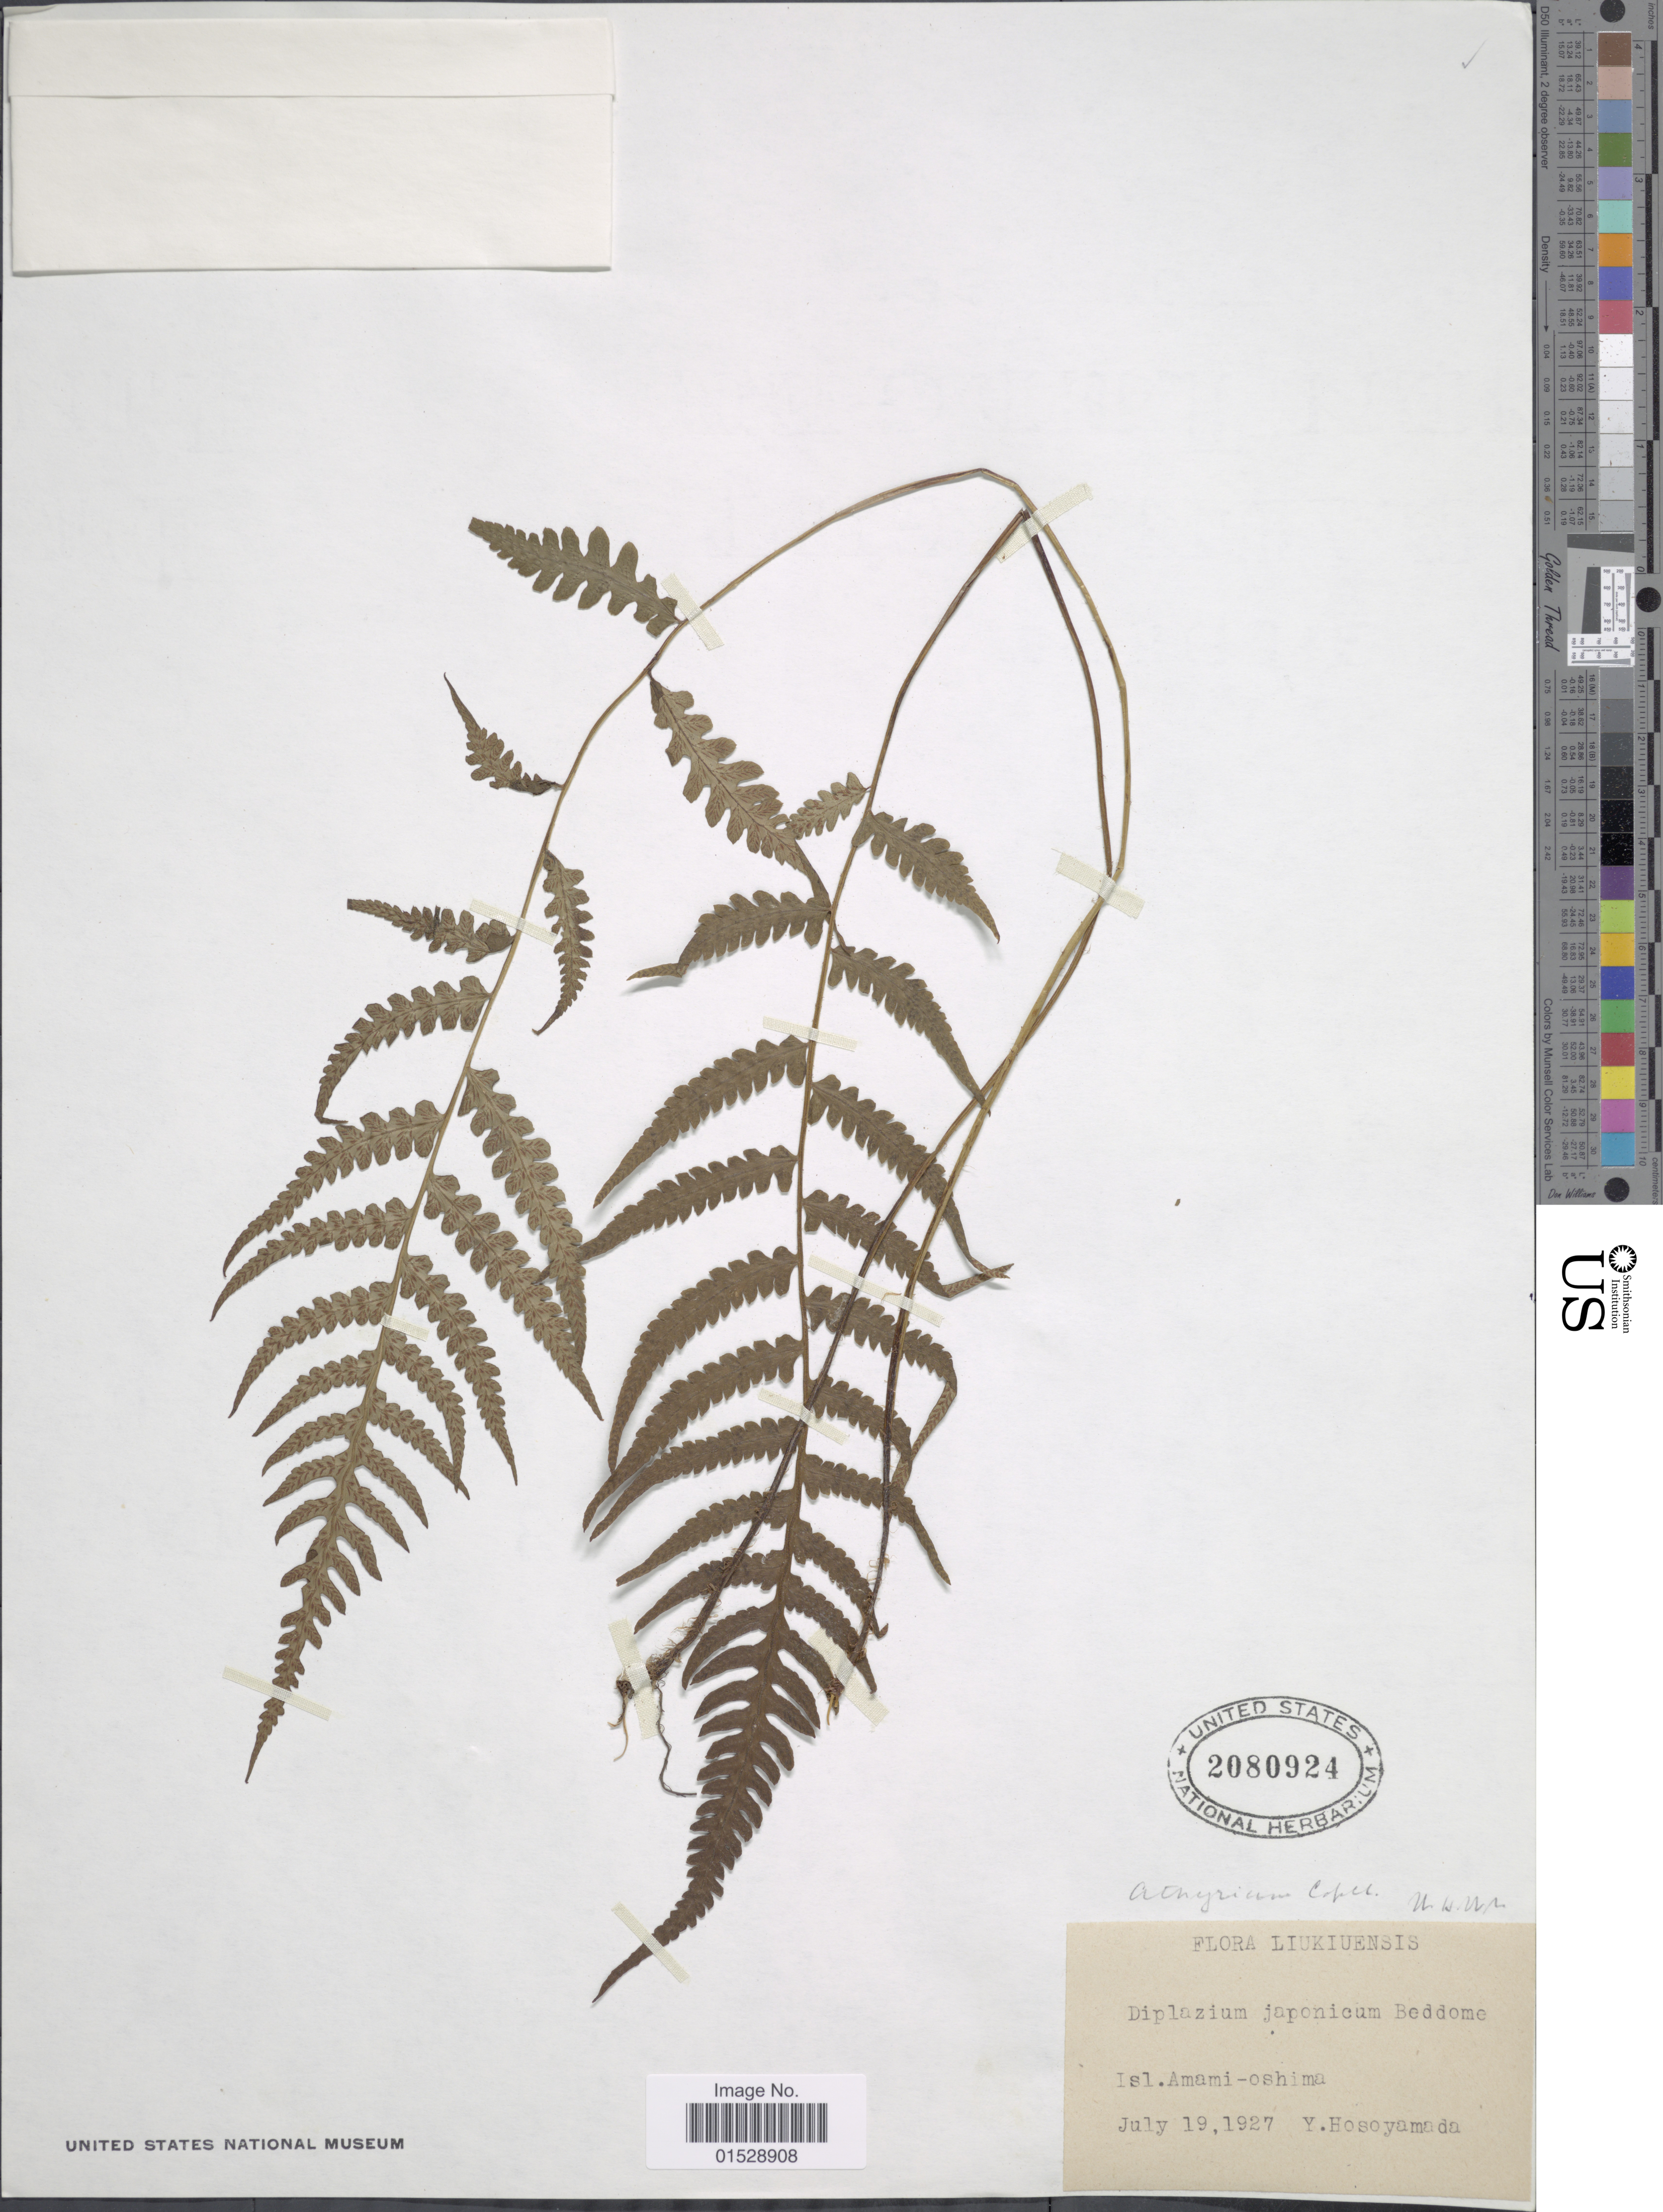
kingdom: Plantae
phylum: Tracheophyta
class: Polypodiopsida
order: Polypodiales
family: Athyriaceae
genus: Deparia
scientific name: Deparia japonica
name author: (Thunb.) M. Kato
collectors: Y. Hosoyamada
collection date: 1927-07-19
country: Japan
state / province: Okinawa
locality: Liukiuensis, Isl. Amami-oshima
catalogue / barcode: US 2080924